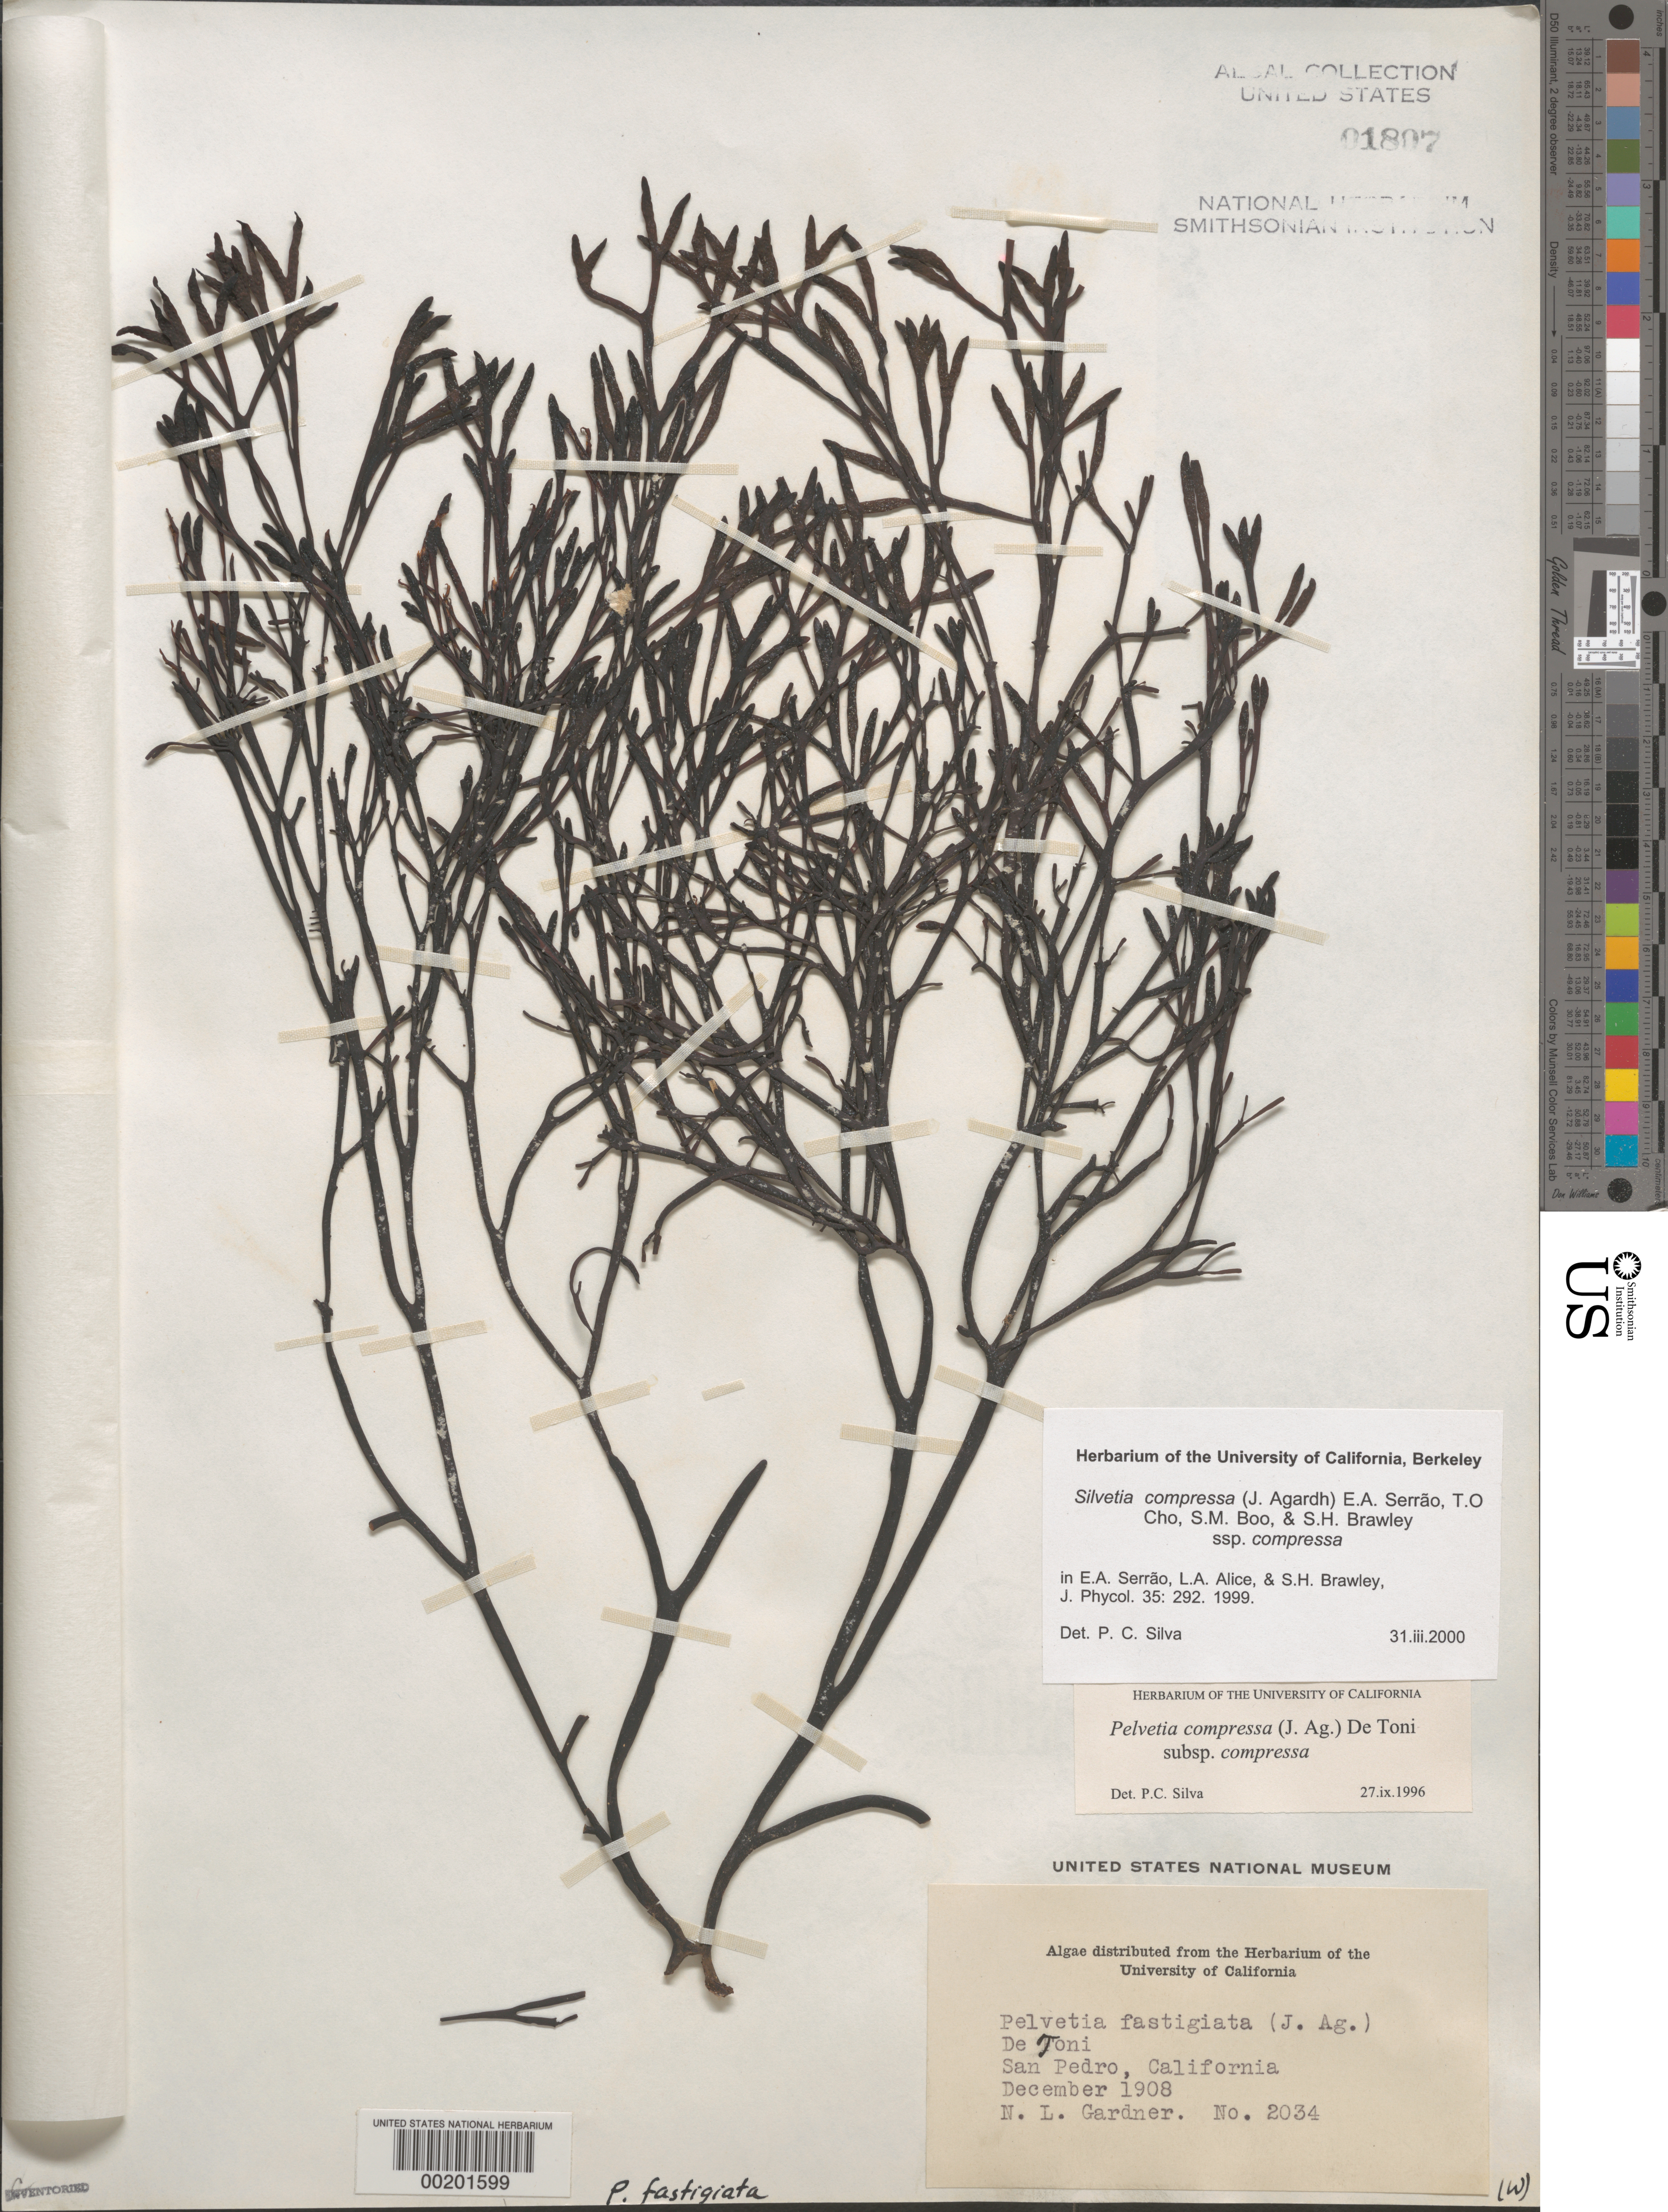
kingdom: Chromista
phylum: Ochrophyta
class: Phaeophyceae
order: Fucales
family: Fucaceae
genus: Silvetia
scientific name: Silvetia compressa subsp. compressa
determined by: Silva, P. C.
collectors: N. Gardner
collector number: NLG 2034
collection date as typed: Dec 1908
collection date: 1908-12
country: United States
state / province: California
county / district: Los Angeles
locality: San Pedro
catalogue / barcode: US 1807